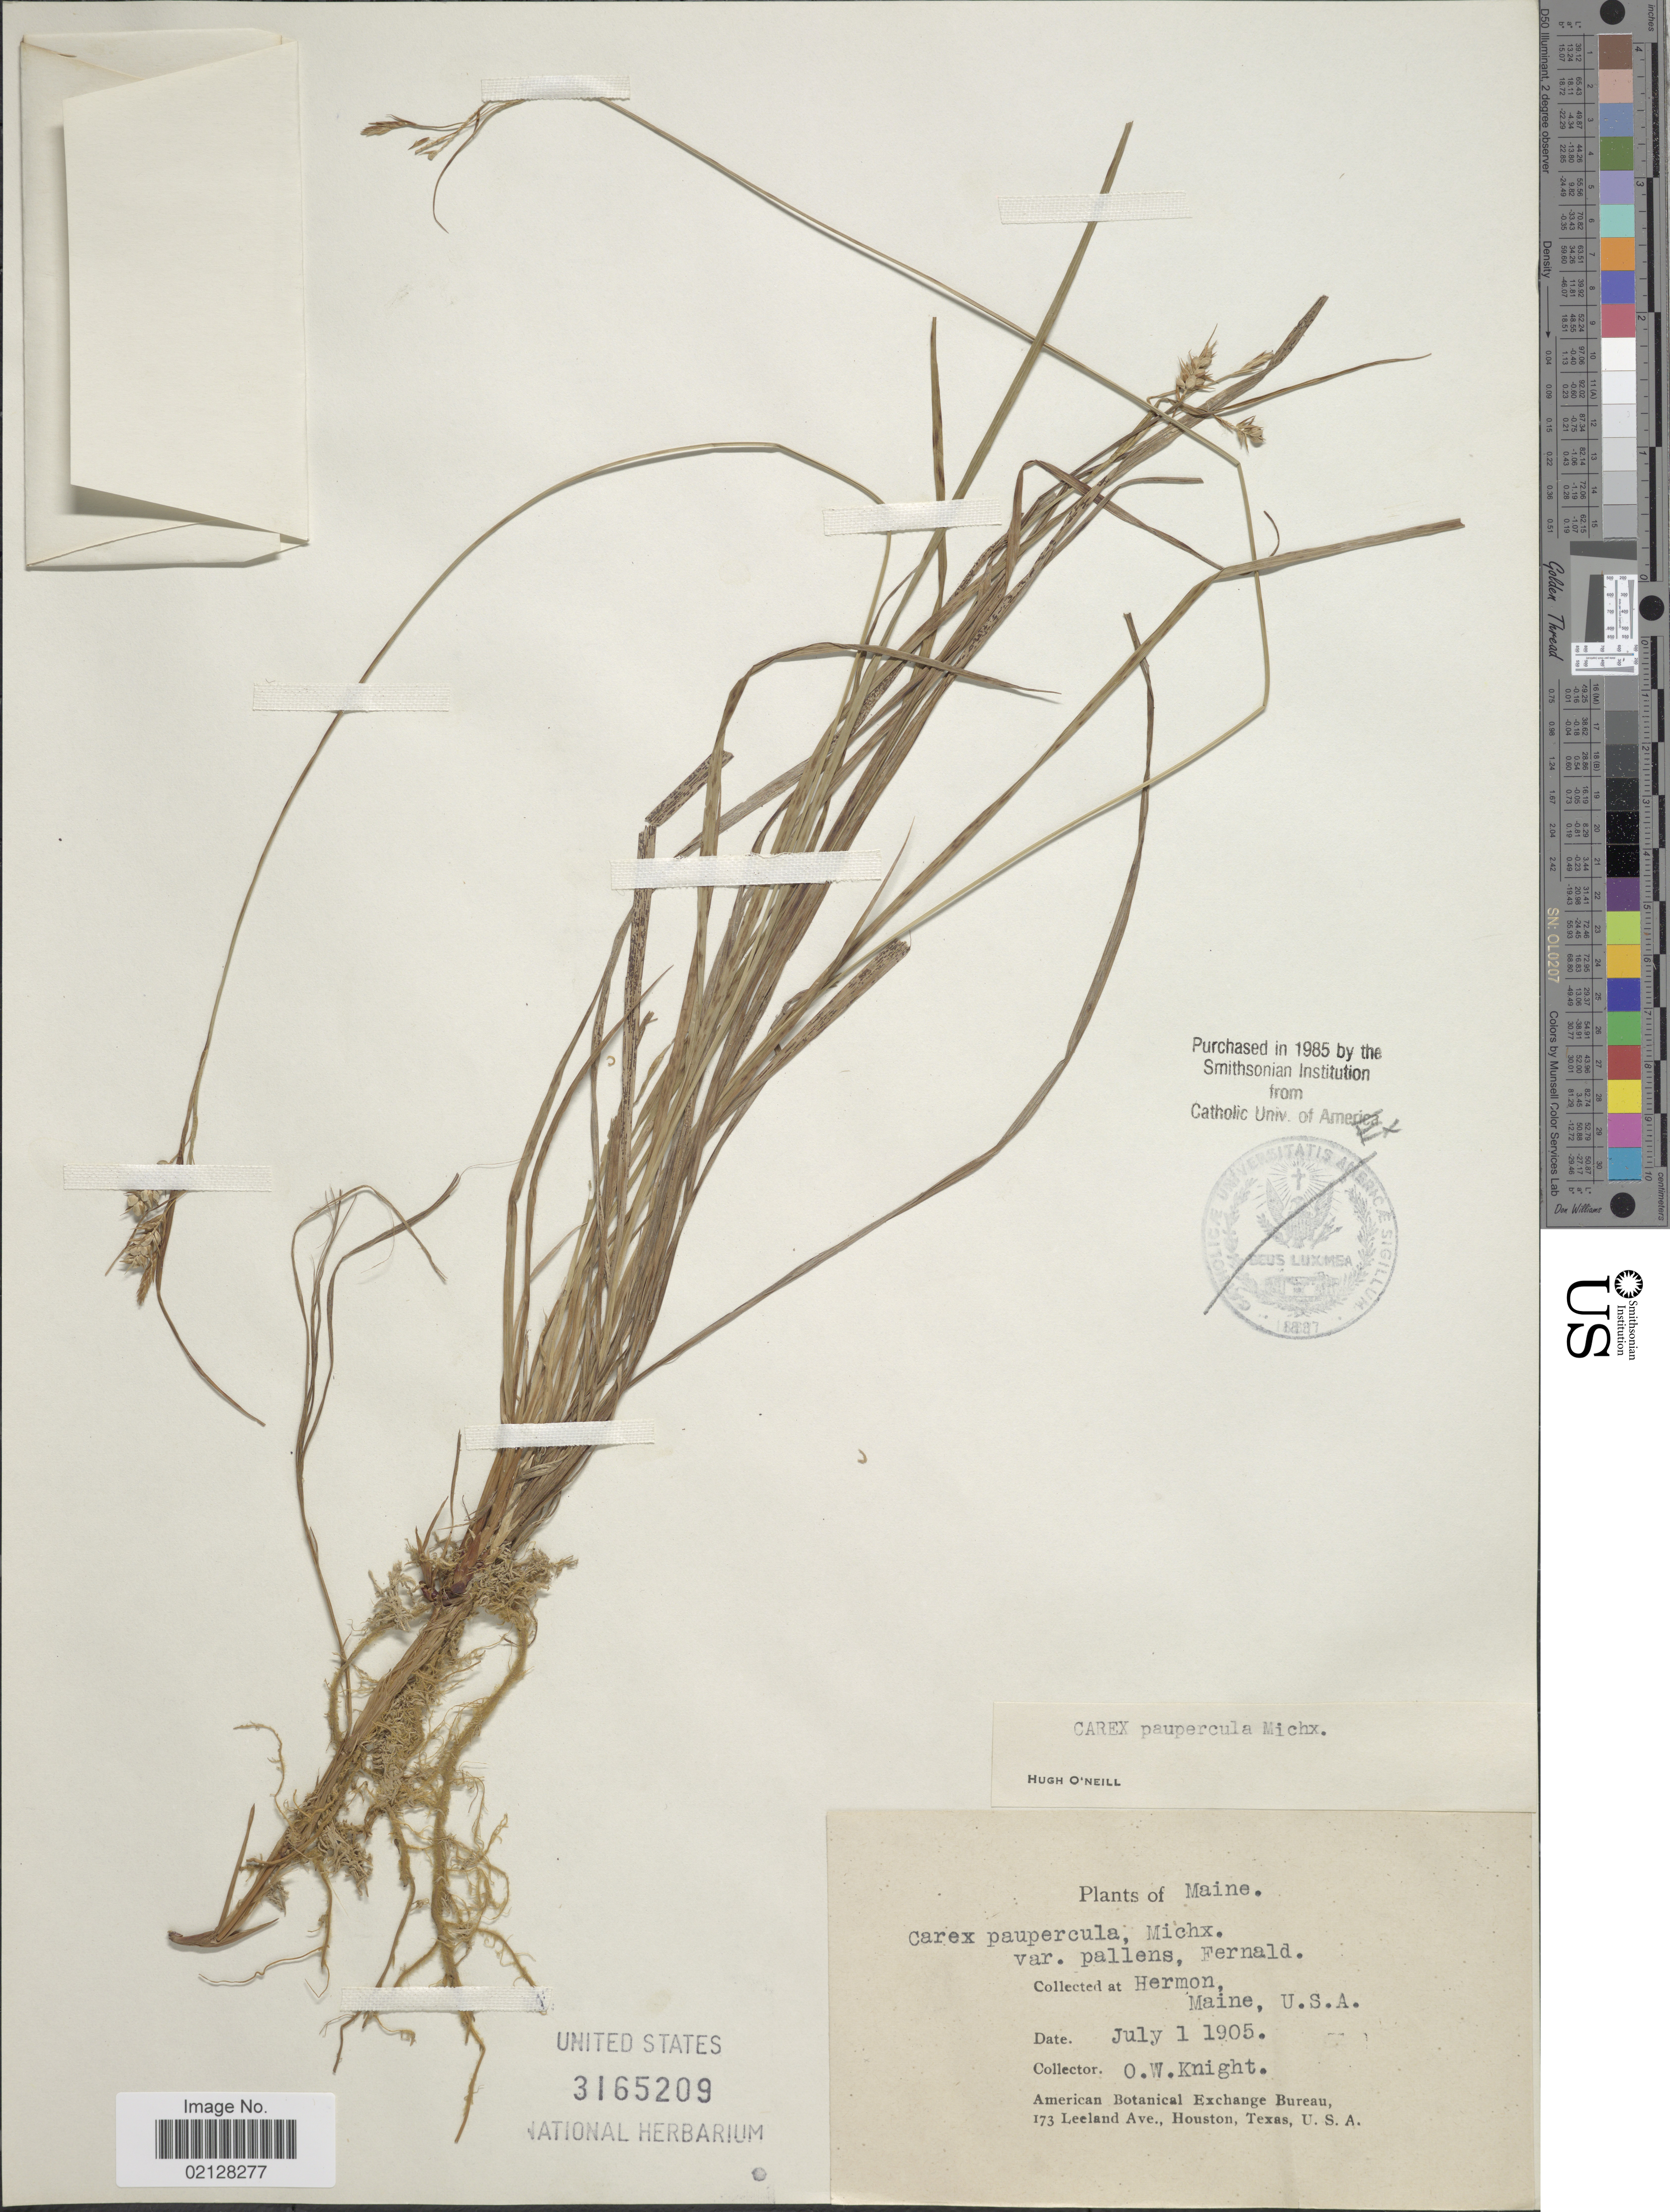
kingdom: Plantae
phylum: Tracheophyta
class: Liliopsida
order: Poales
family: Cyperaceae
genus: Carex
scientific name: Carex magellanica subsp. irrigua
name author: (Wahlenb.) Hiitonen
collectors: O. Knight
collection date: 1905-07-01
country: United States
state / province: Maine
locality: Hermon, Maine, U.S.A.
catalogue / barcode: US 3165209